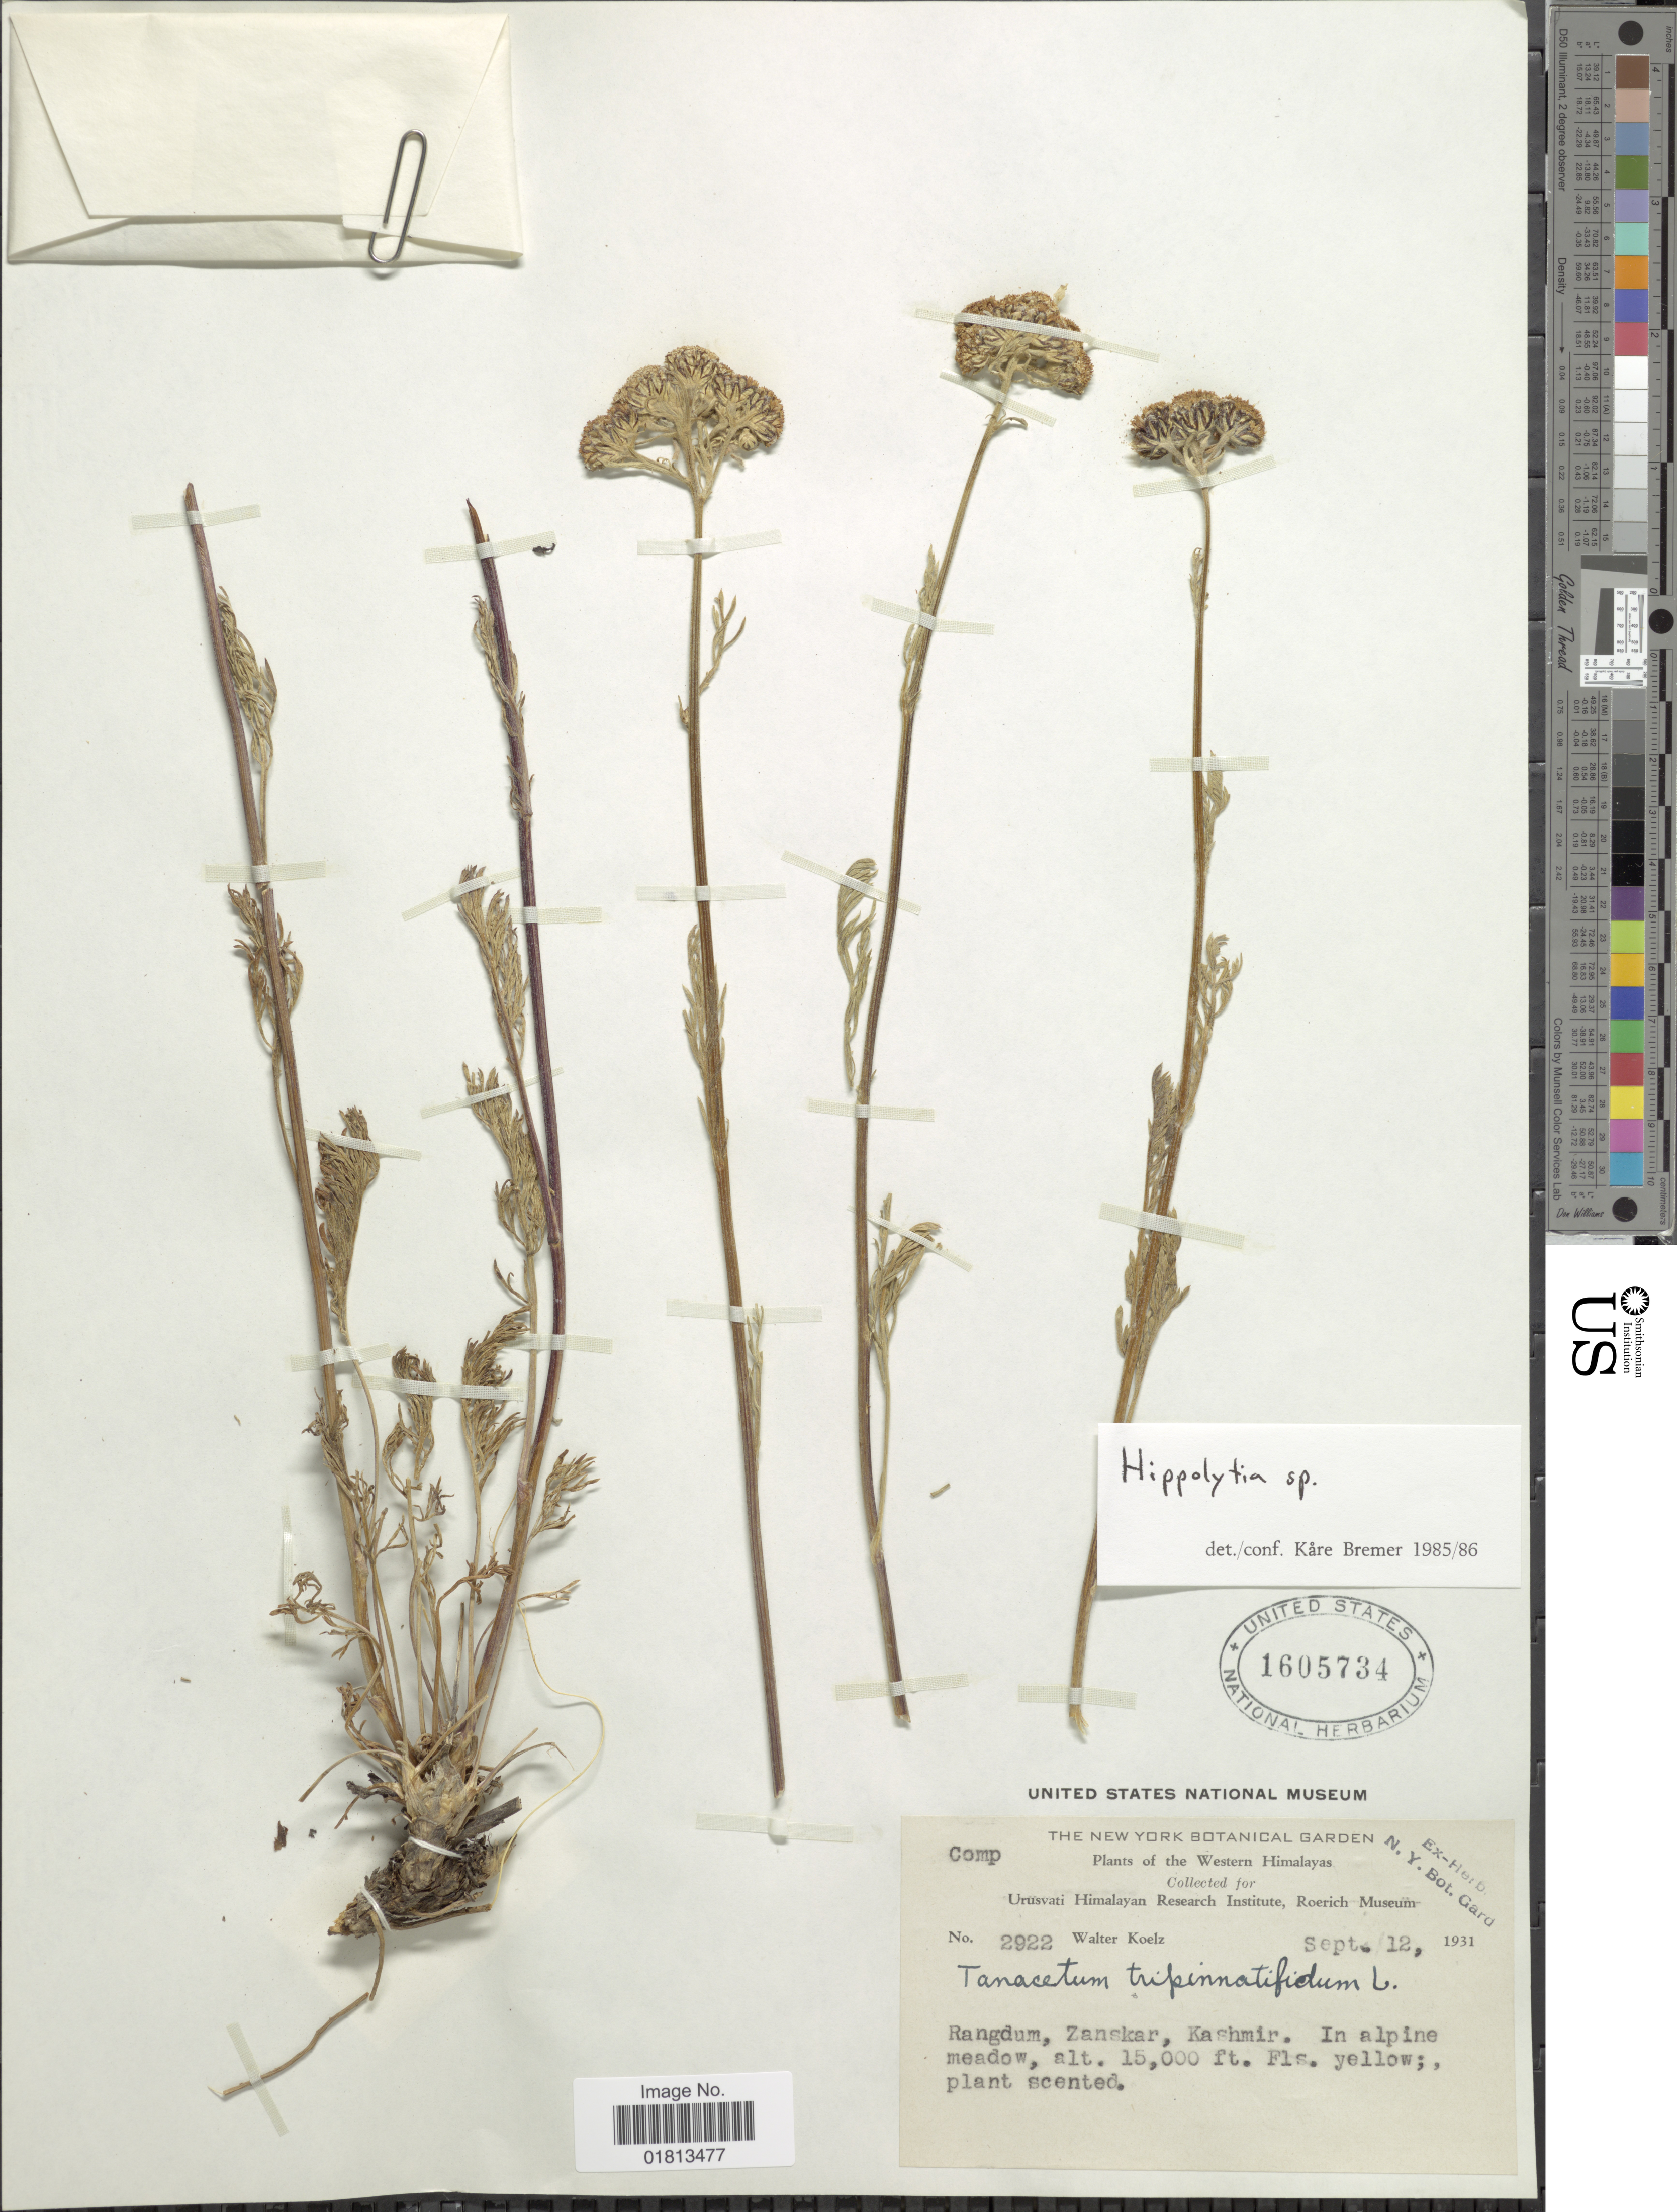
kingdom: Plantae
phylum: Tracheophyta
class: Magnoliopsida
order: Asterales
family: Asteraceae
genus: Hippolytia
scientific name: Hippolytia sp.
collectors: W. N. Koelz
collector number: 2922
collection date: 1931-09-12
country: India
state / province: Jammu and Kashmir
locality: Western Himalayas, Rangdum, Zanskar, Kashmir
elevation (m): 4572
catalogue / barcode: US 1605734